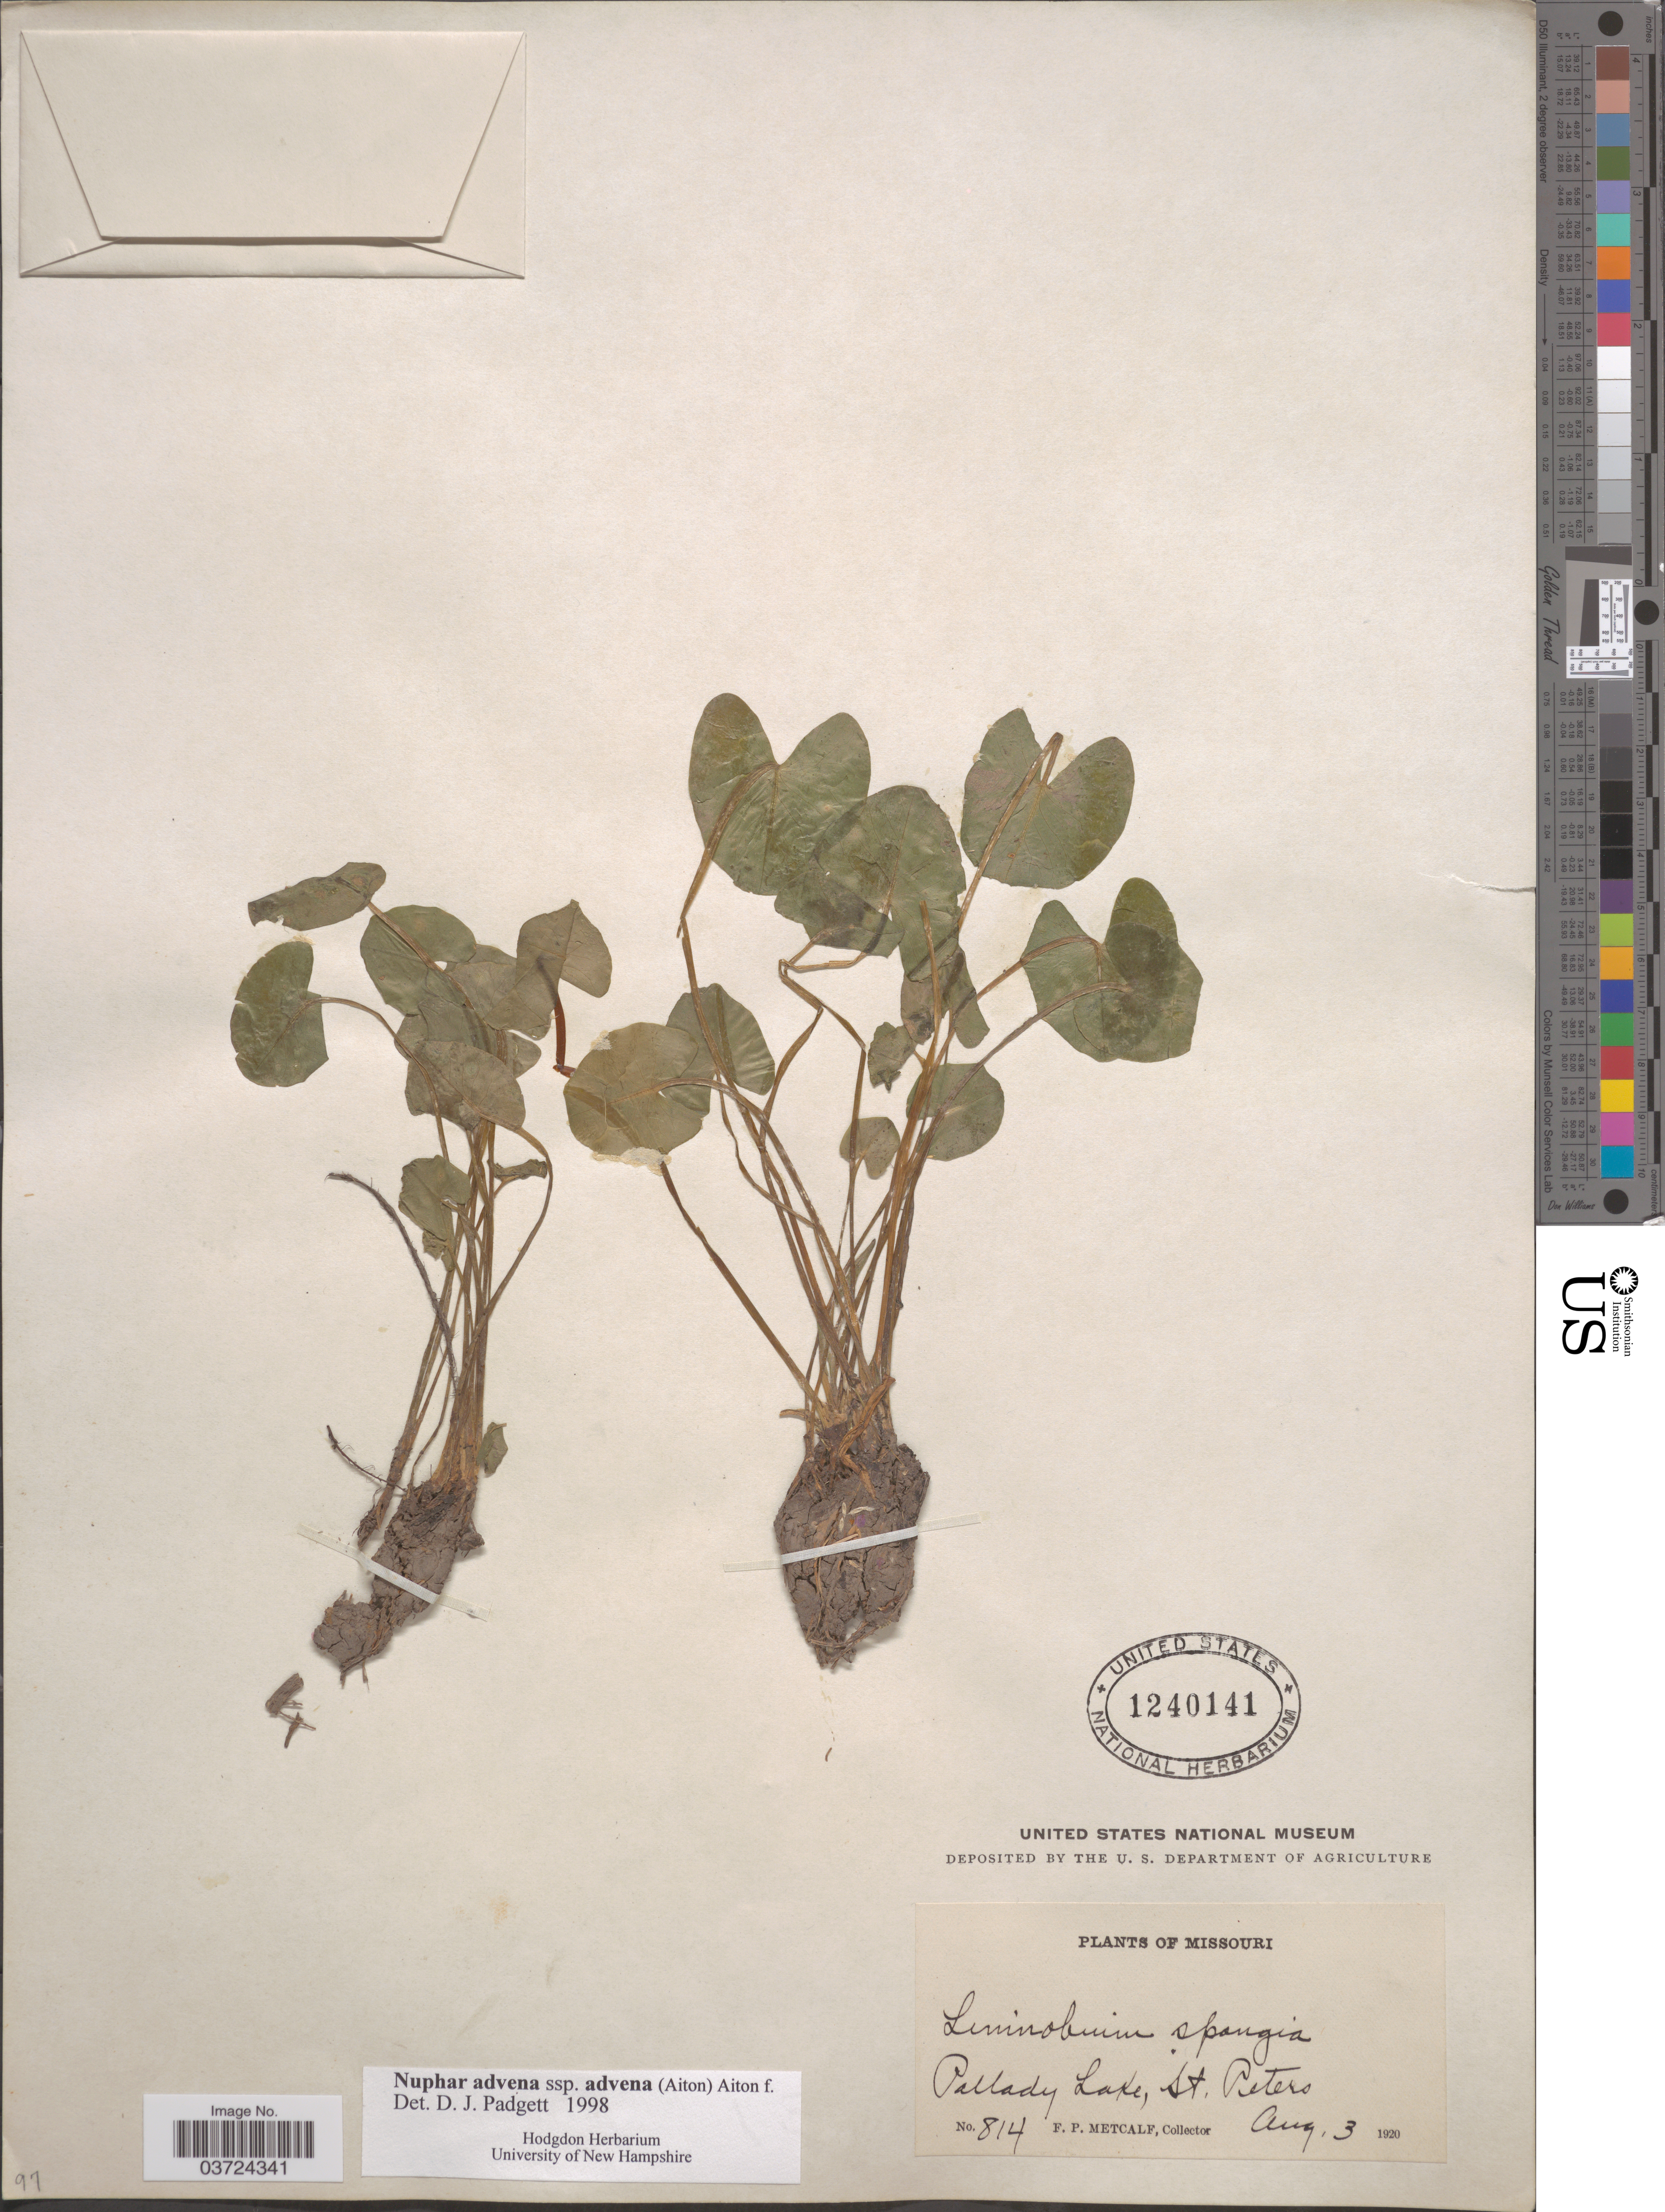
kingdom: Plantae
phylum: Tracheophyta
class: Magnoliopsida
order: Nymphaeales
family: Nymphaeaceae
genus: Nuphar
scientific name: Nuphar advena subsp. advena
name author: (Aiton) W.T. Aiton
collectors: F. Metcalf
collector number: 814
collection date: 1920-08-03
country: United States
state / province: Missouri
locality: Pallady Lake, St. Peters.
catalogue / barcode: US 1240141